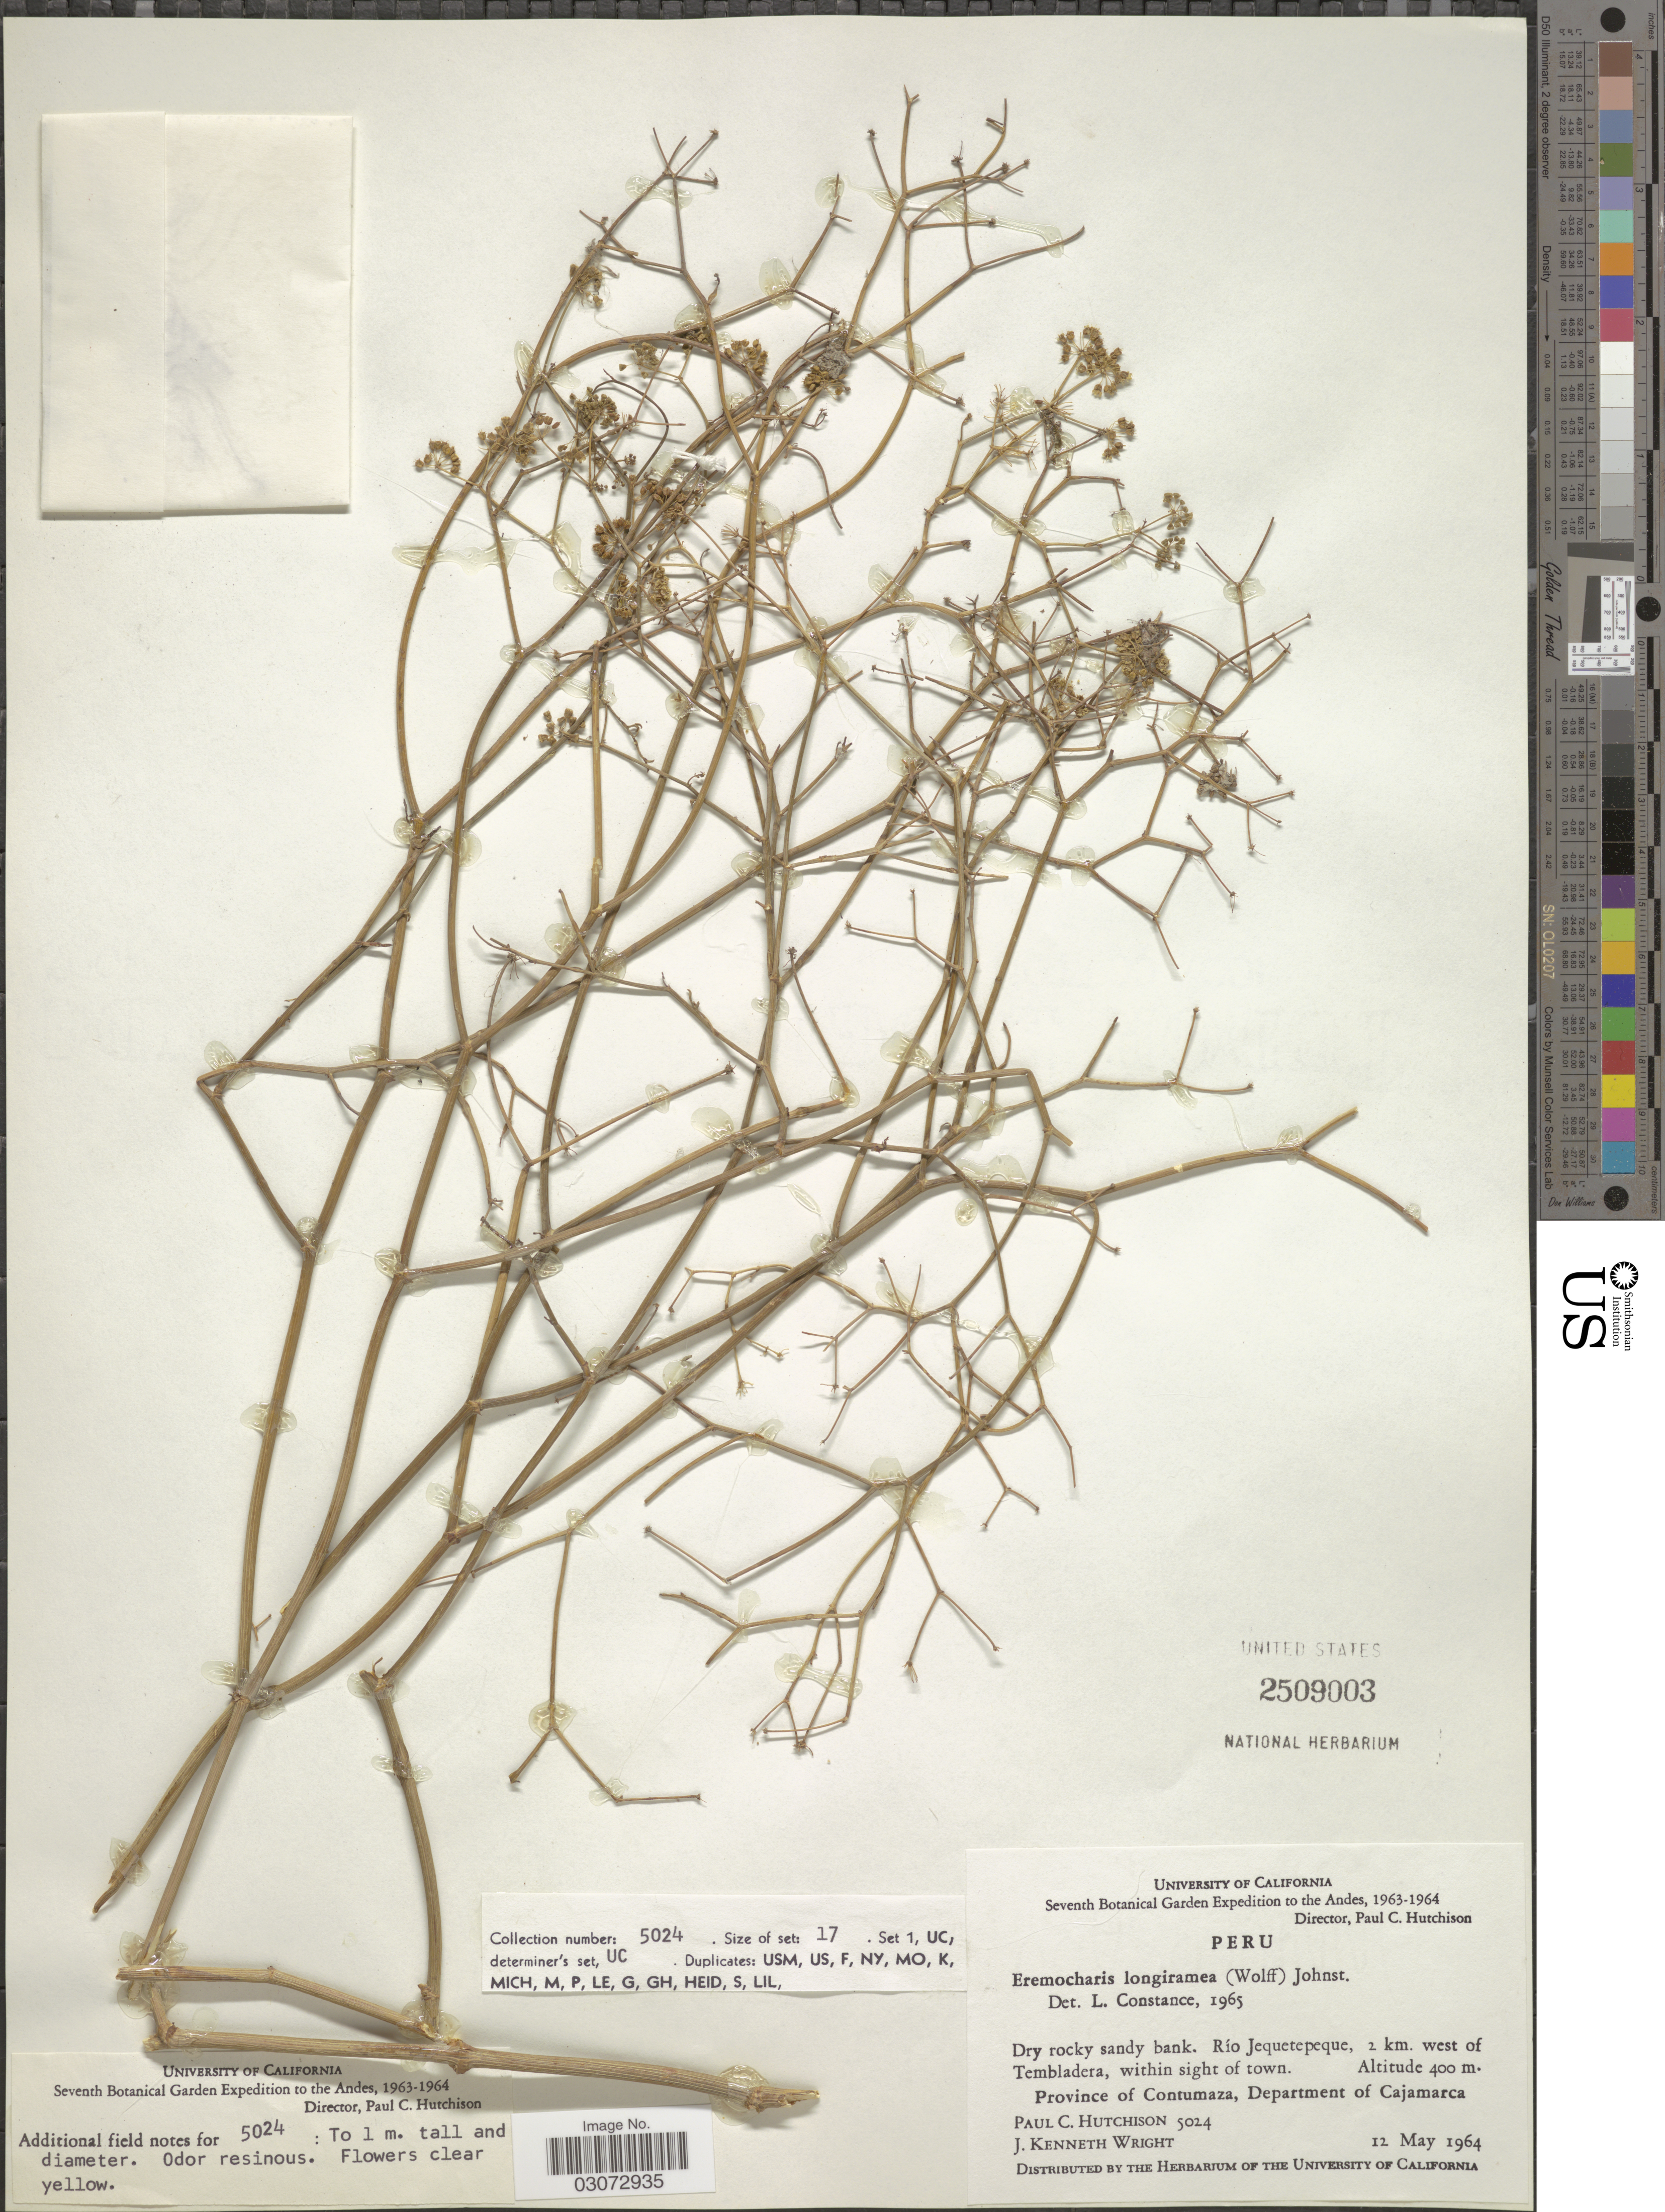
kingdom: Plantae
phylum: Tracheophyta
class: Magnoliopsida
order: Apiales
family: Apiaceae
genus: Eremocharis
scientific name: Eremocharis longiramea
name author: (Wolff) Johnst.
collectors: P. C. Hutchison & J. K. Wright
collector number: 5024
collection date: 1964-05-12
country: Peru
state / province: Cajamarca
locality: Andes. Río Jequetepeque, 2 km. west of Tambladera, within sight of town. Province of Contumaza, Department of Cajamarca.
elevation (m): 400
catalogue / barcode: US 2509003